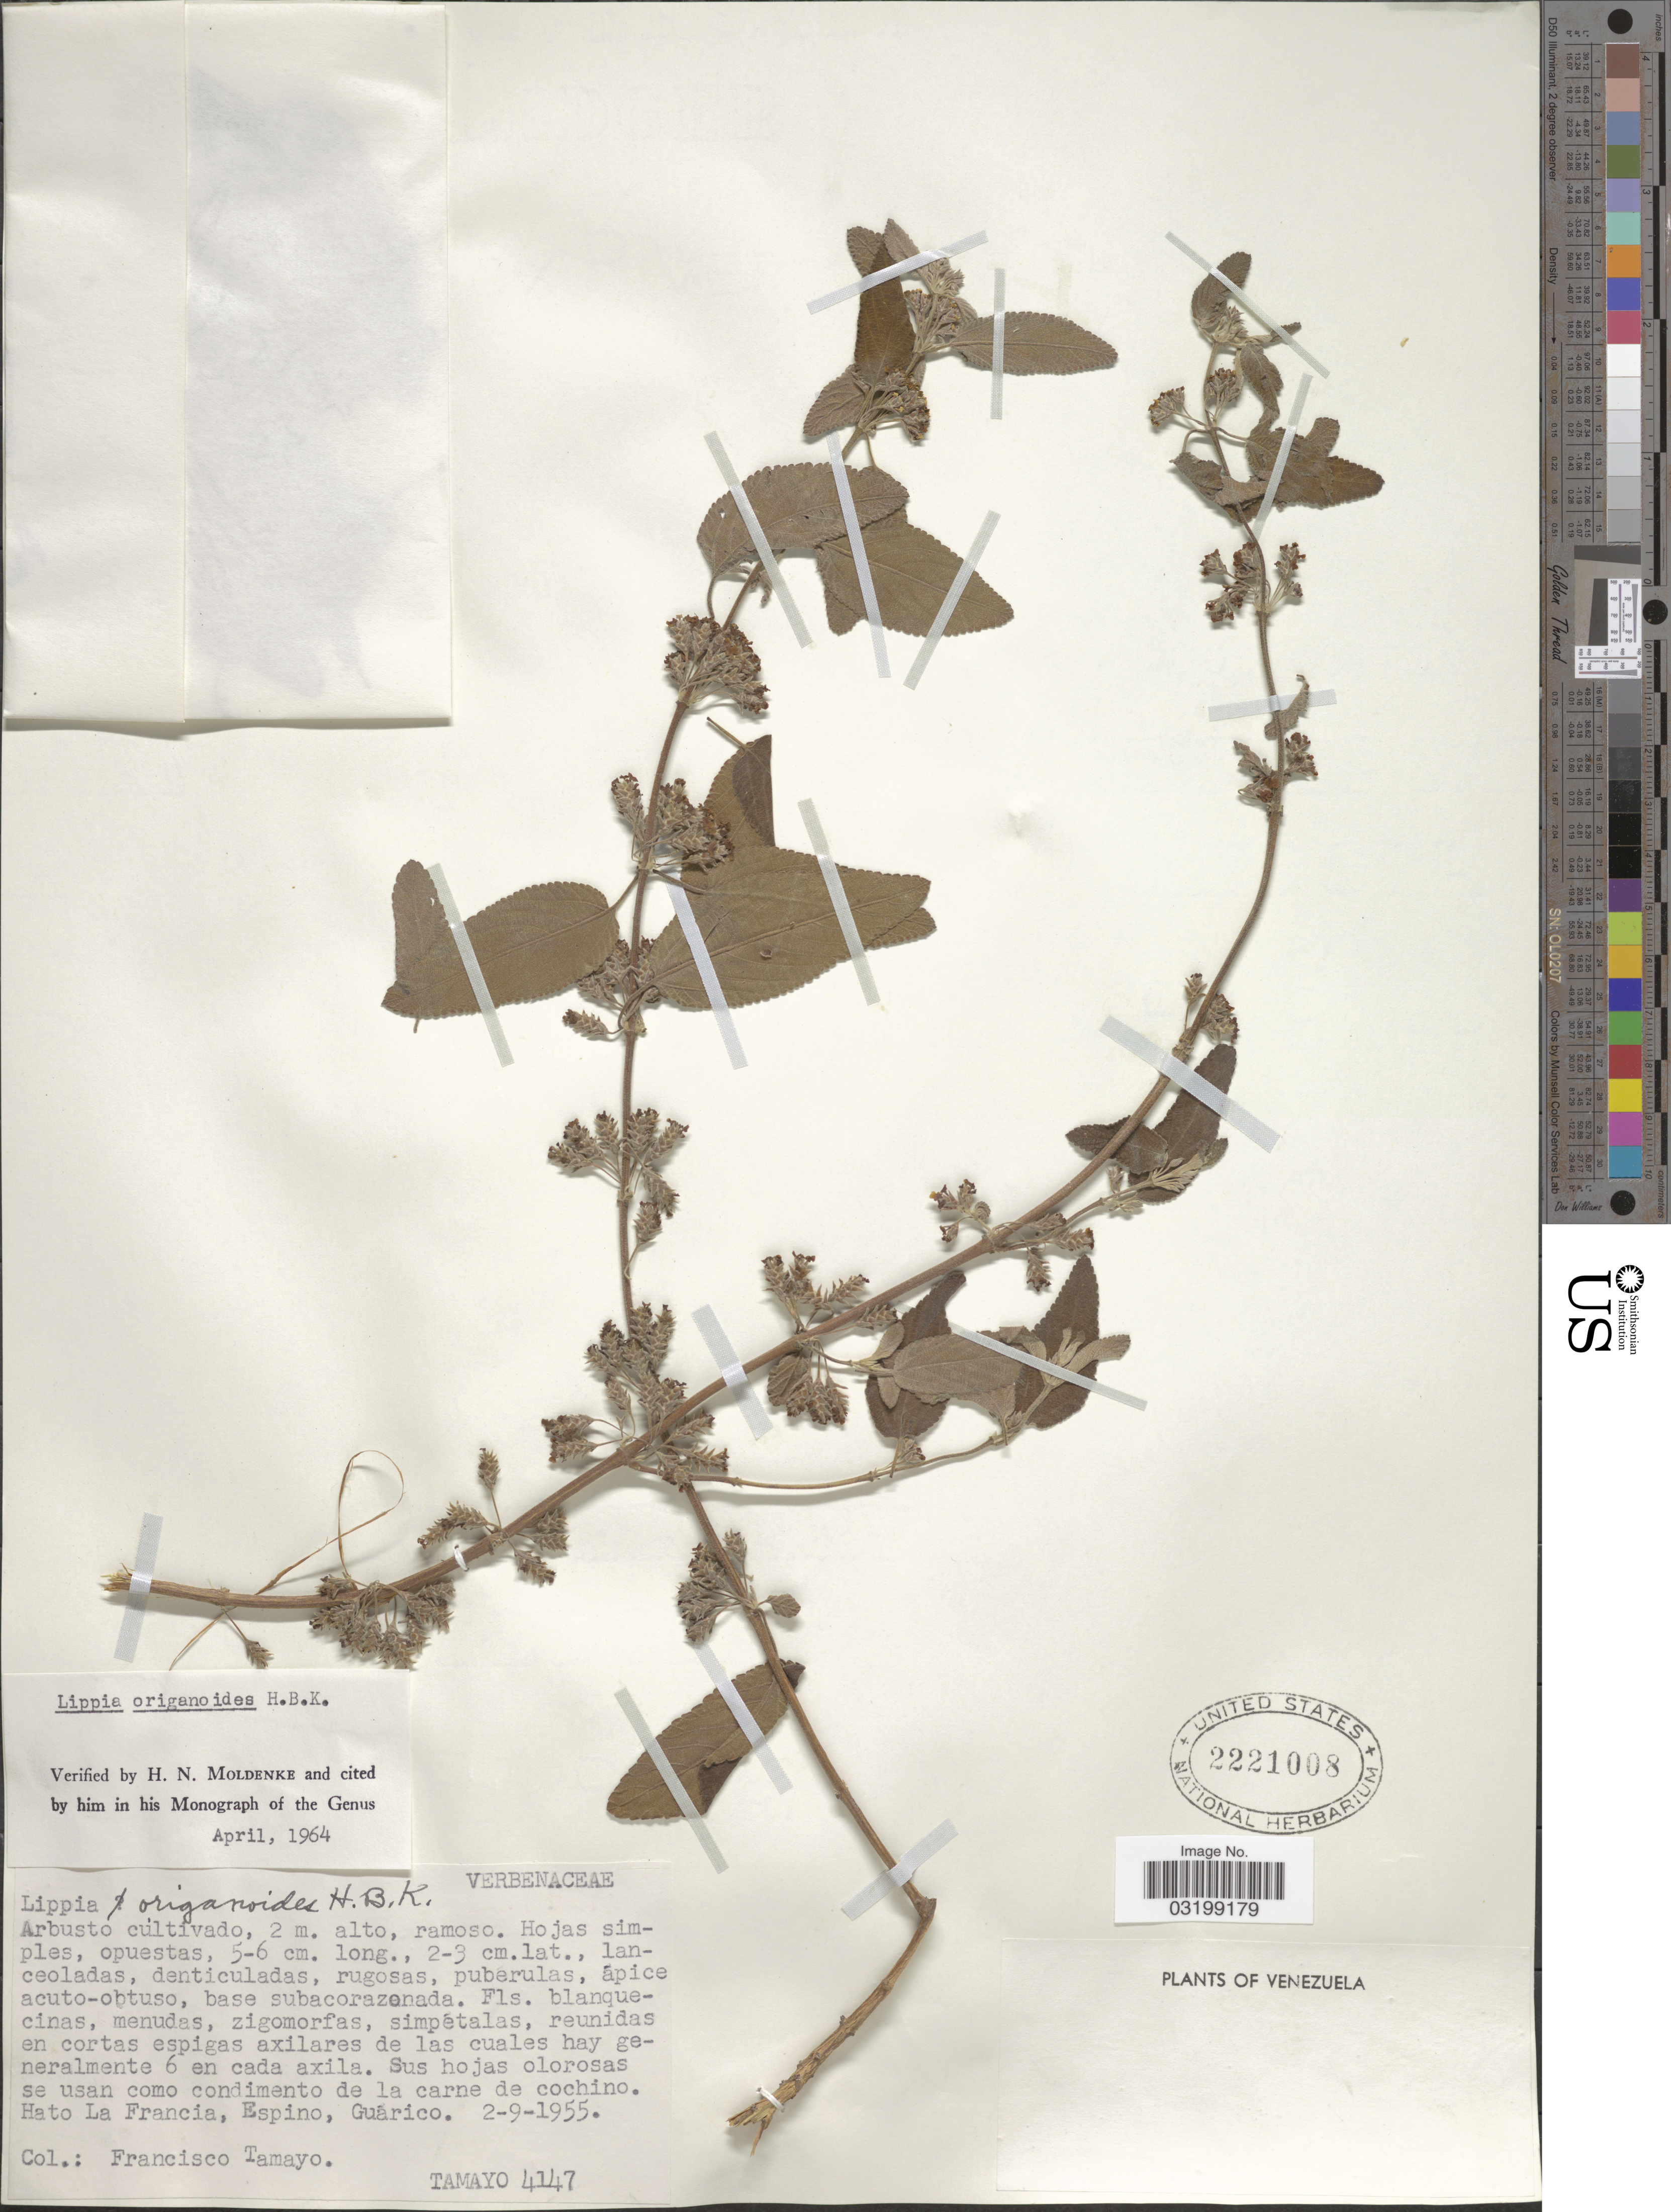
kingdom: Plantae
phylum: Tracheophyta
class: Magnoliopsida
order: Lamiales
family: Verbenaceae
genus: Lippia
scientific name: Lippia origanoides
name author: Kunth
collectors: F. Tamayo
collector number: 4147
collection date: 1955-09-02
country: Venezuela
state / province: Guárico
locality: Hato La Francia, Espino.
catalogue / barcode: US 2221008